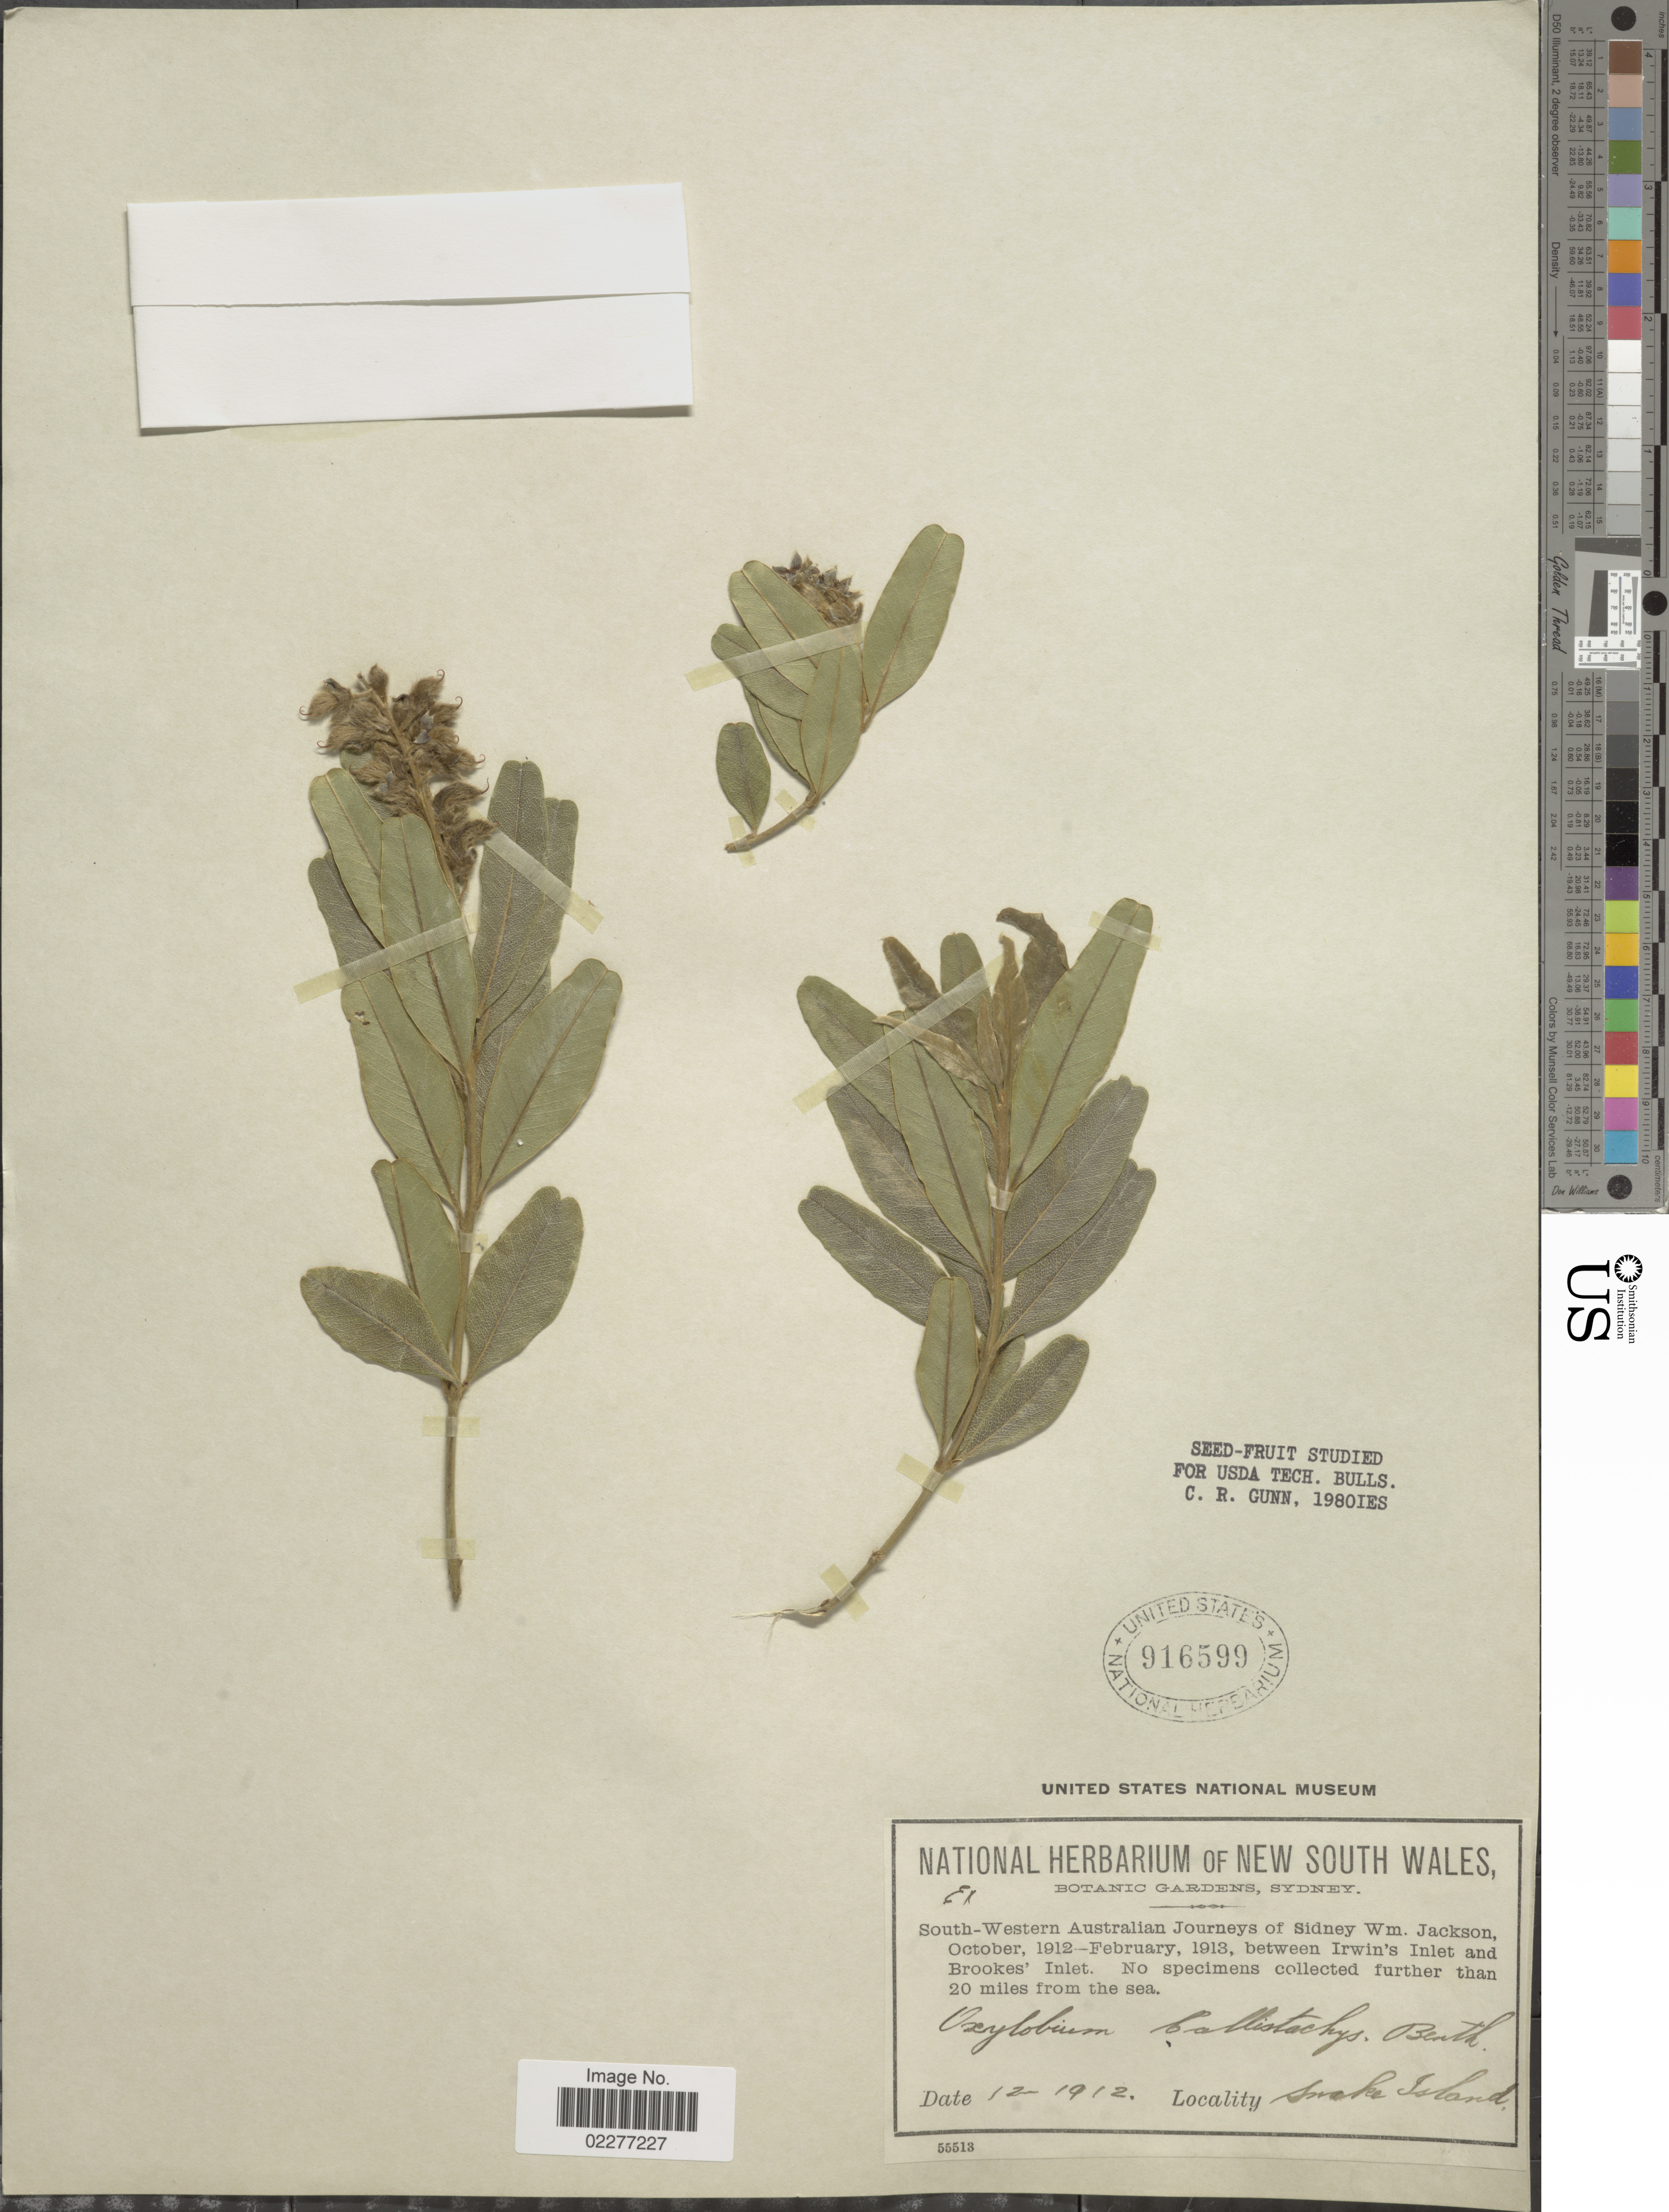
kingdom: Plantae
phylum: Tracheophyta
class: Magnoliopsida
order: Fabales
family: Fabaceae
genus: Oxylobium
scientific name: Oxylobium callistachys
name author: Benth.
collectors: Jackson, S. W.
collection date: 1912-12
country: Australia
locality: Between Irwin's Inlet and Brookes'Inlet. No specimens collected further than 20 miles from the sea, Snake Island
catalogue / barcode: US 916599